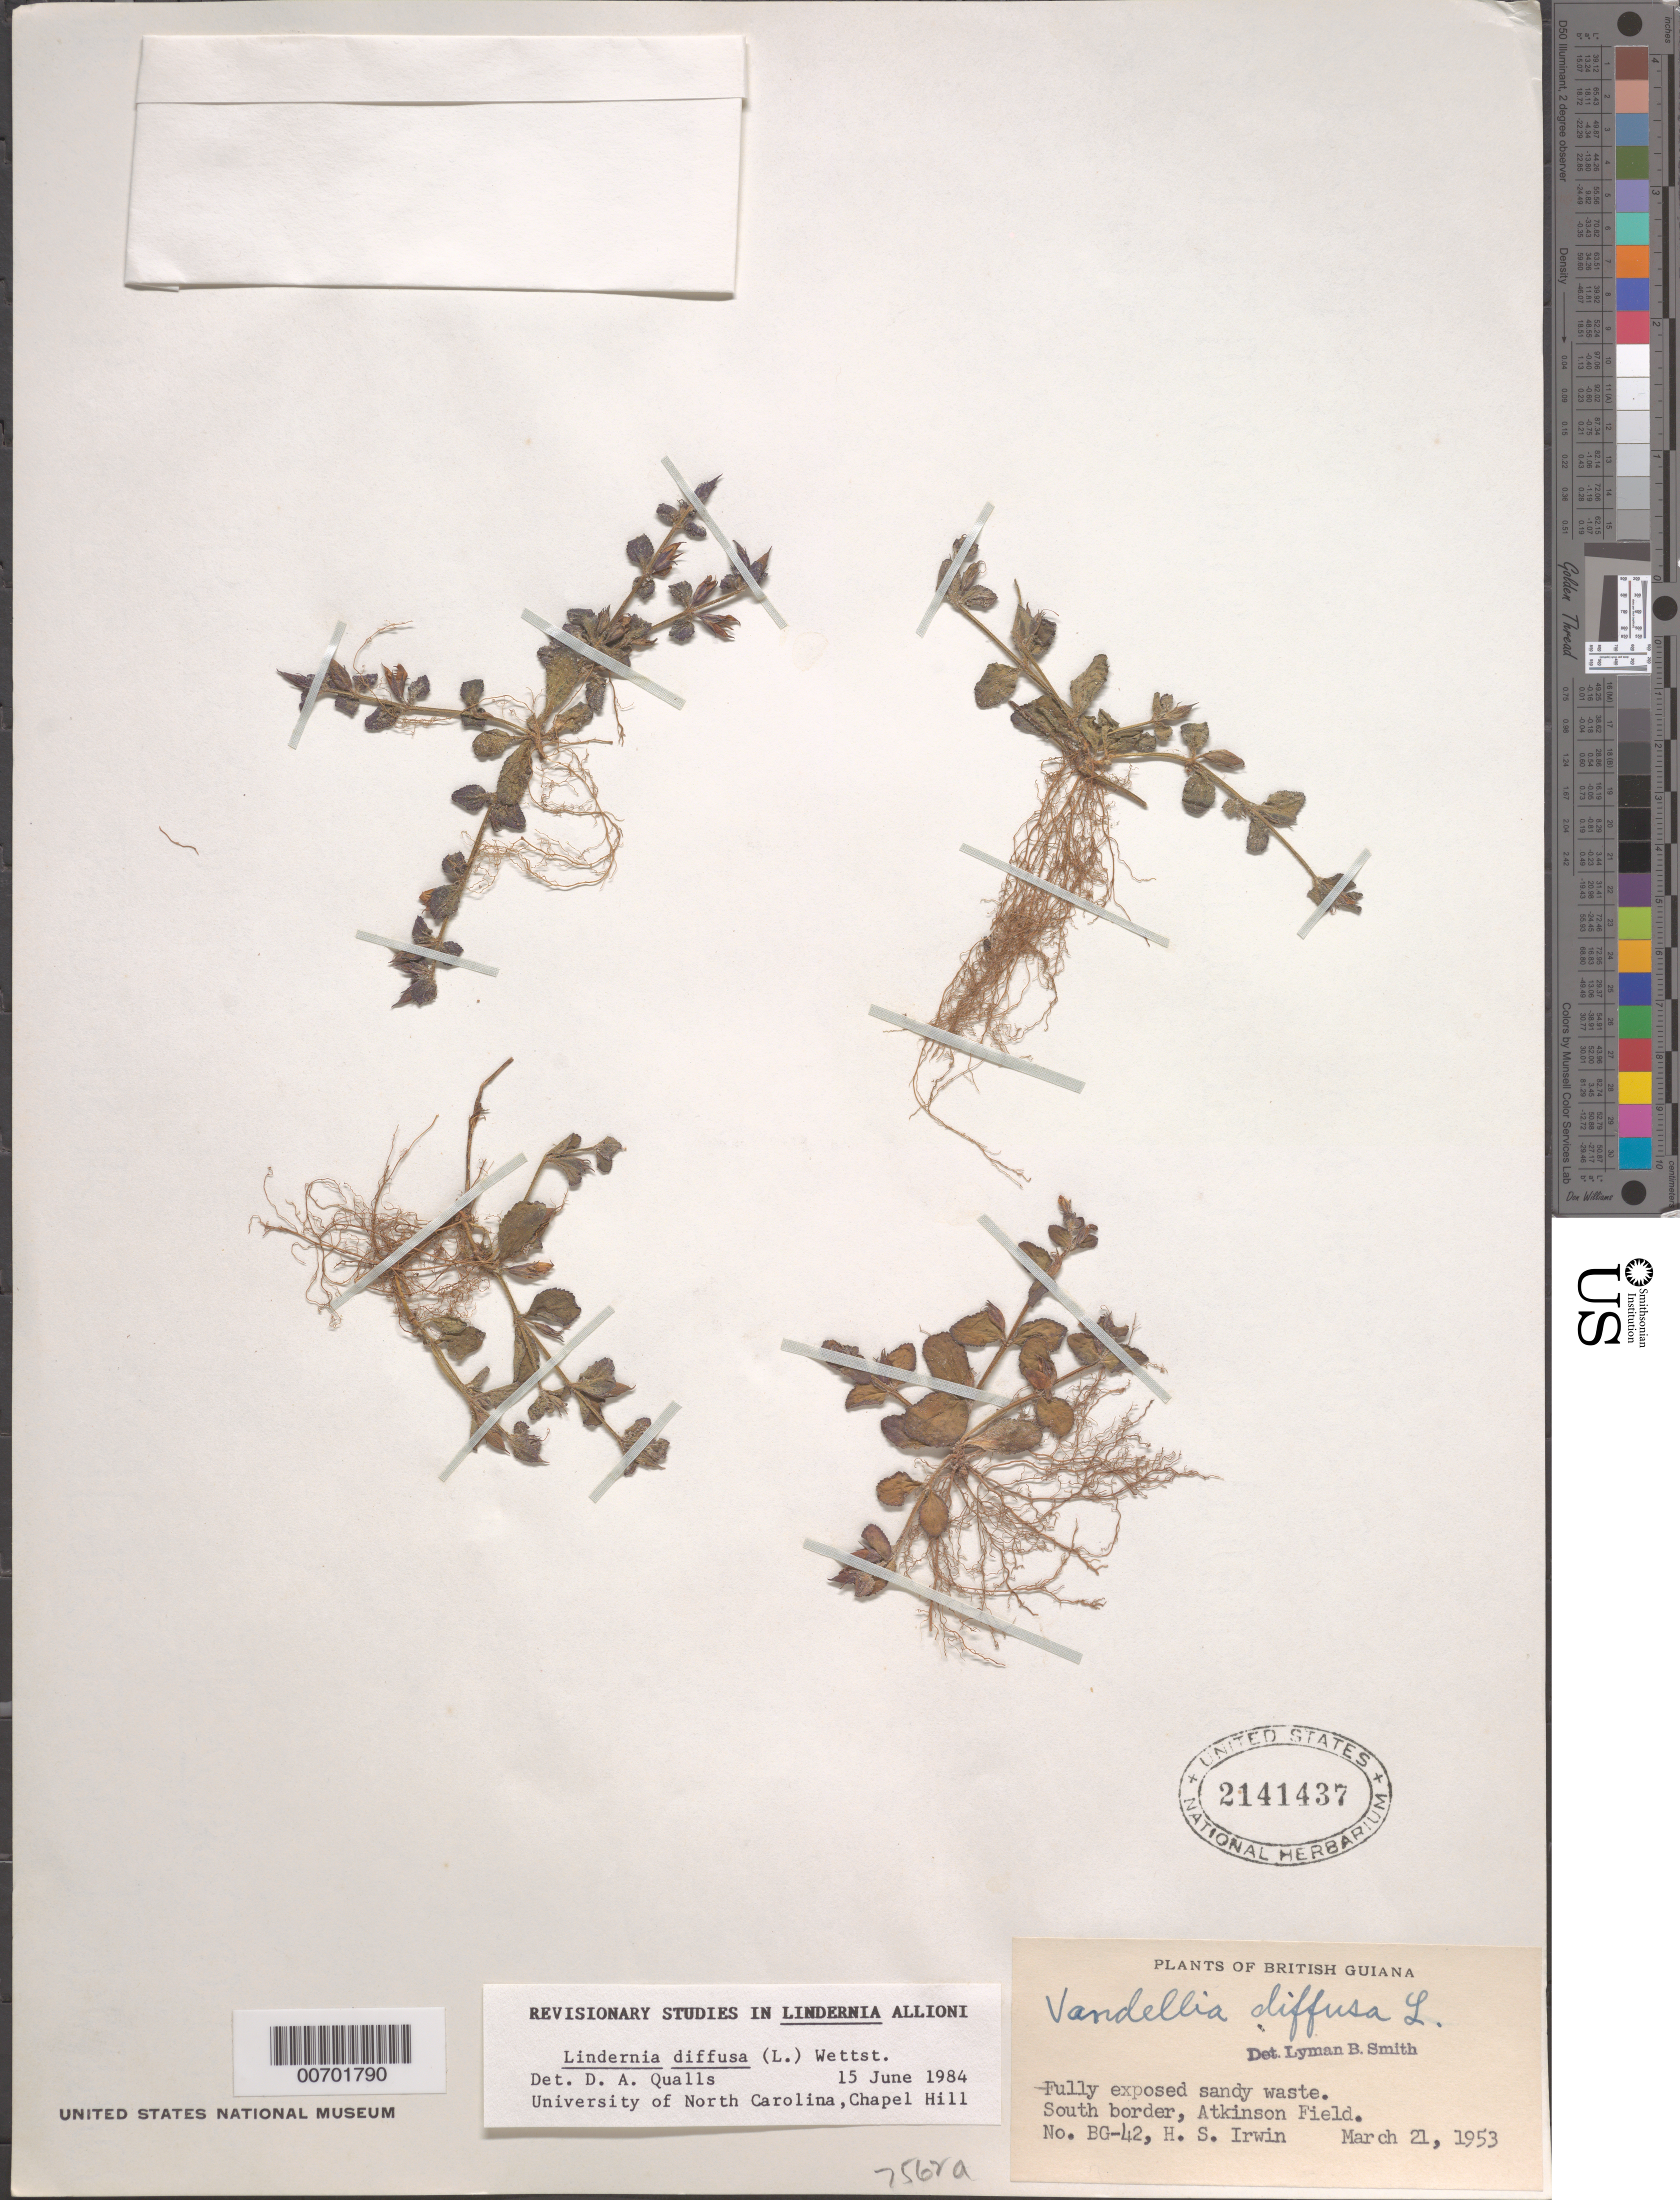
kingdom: Plantae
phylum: Tracheophyta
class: Magnoliopsida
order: Lamiales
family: Linderniaceae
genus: Lindernia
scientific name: Lindernia diffusa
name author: (L.) Wettst.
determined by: Qualls, D. A.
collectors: H. Irwin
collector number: BG 42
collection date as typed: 21-Mar-53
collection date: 1953-03-21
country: Guyana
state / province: Demerara-Mahaica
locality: Atkinson Field, S border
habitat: Fully exposed sandy waste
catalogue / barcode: US 2141437